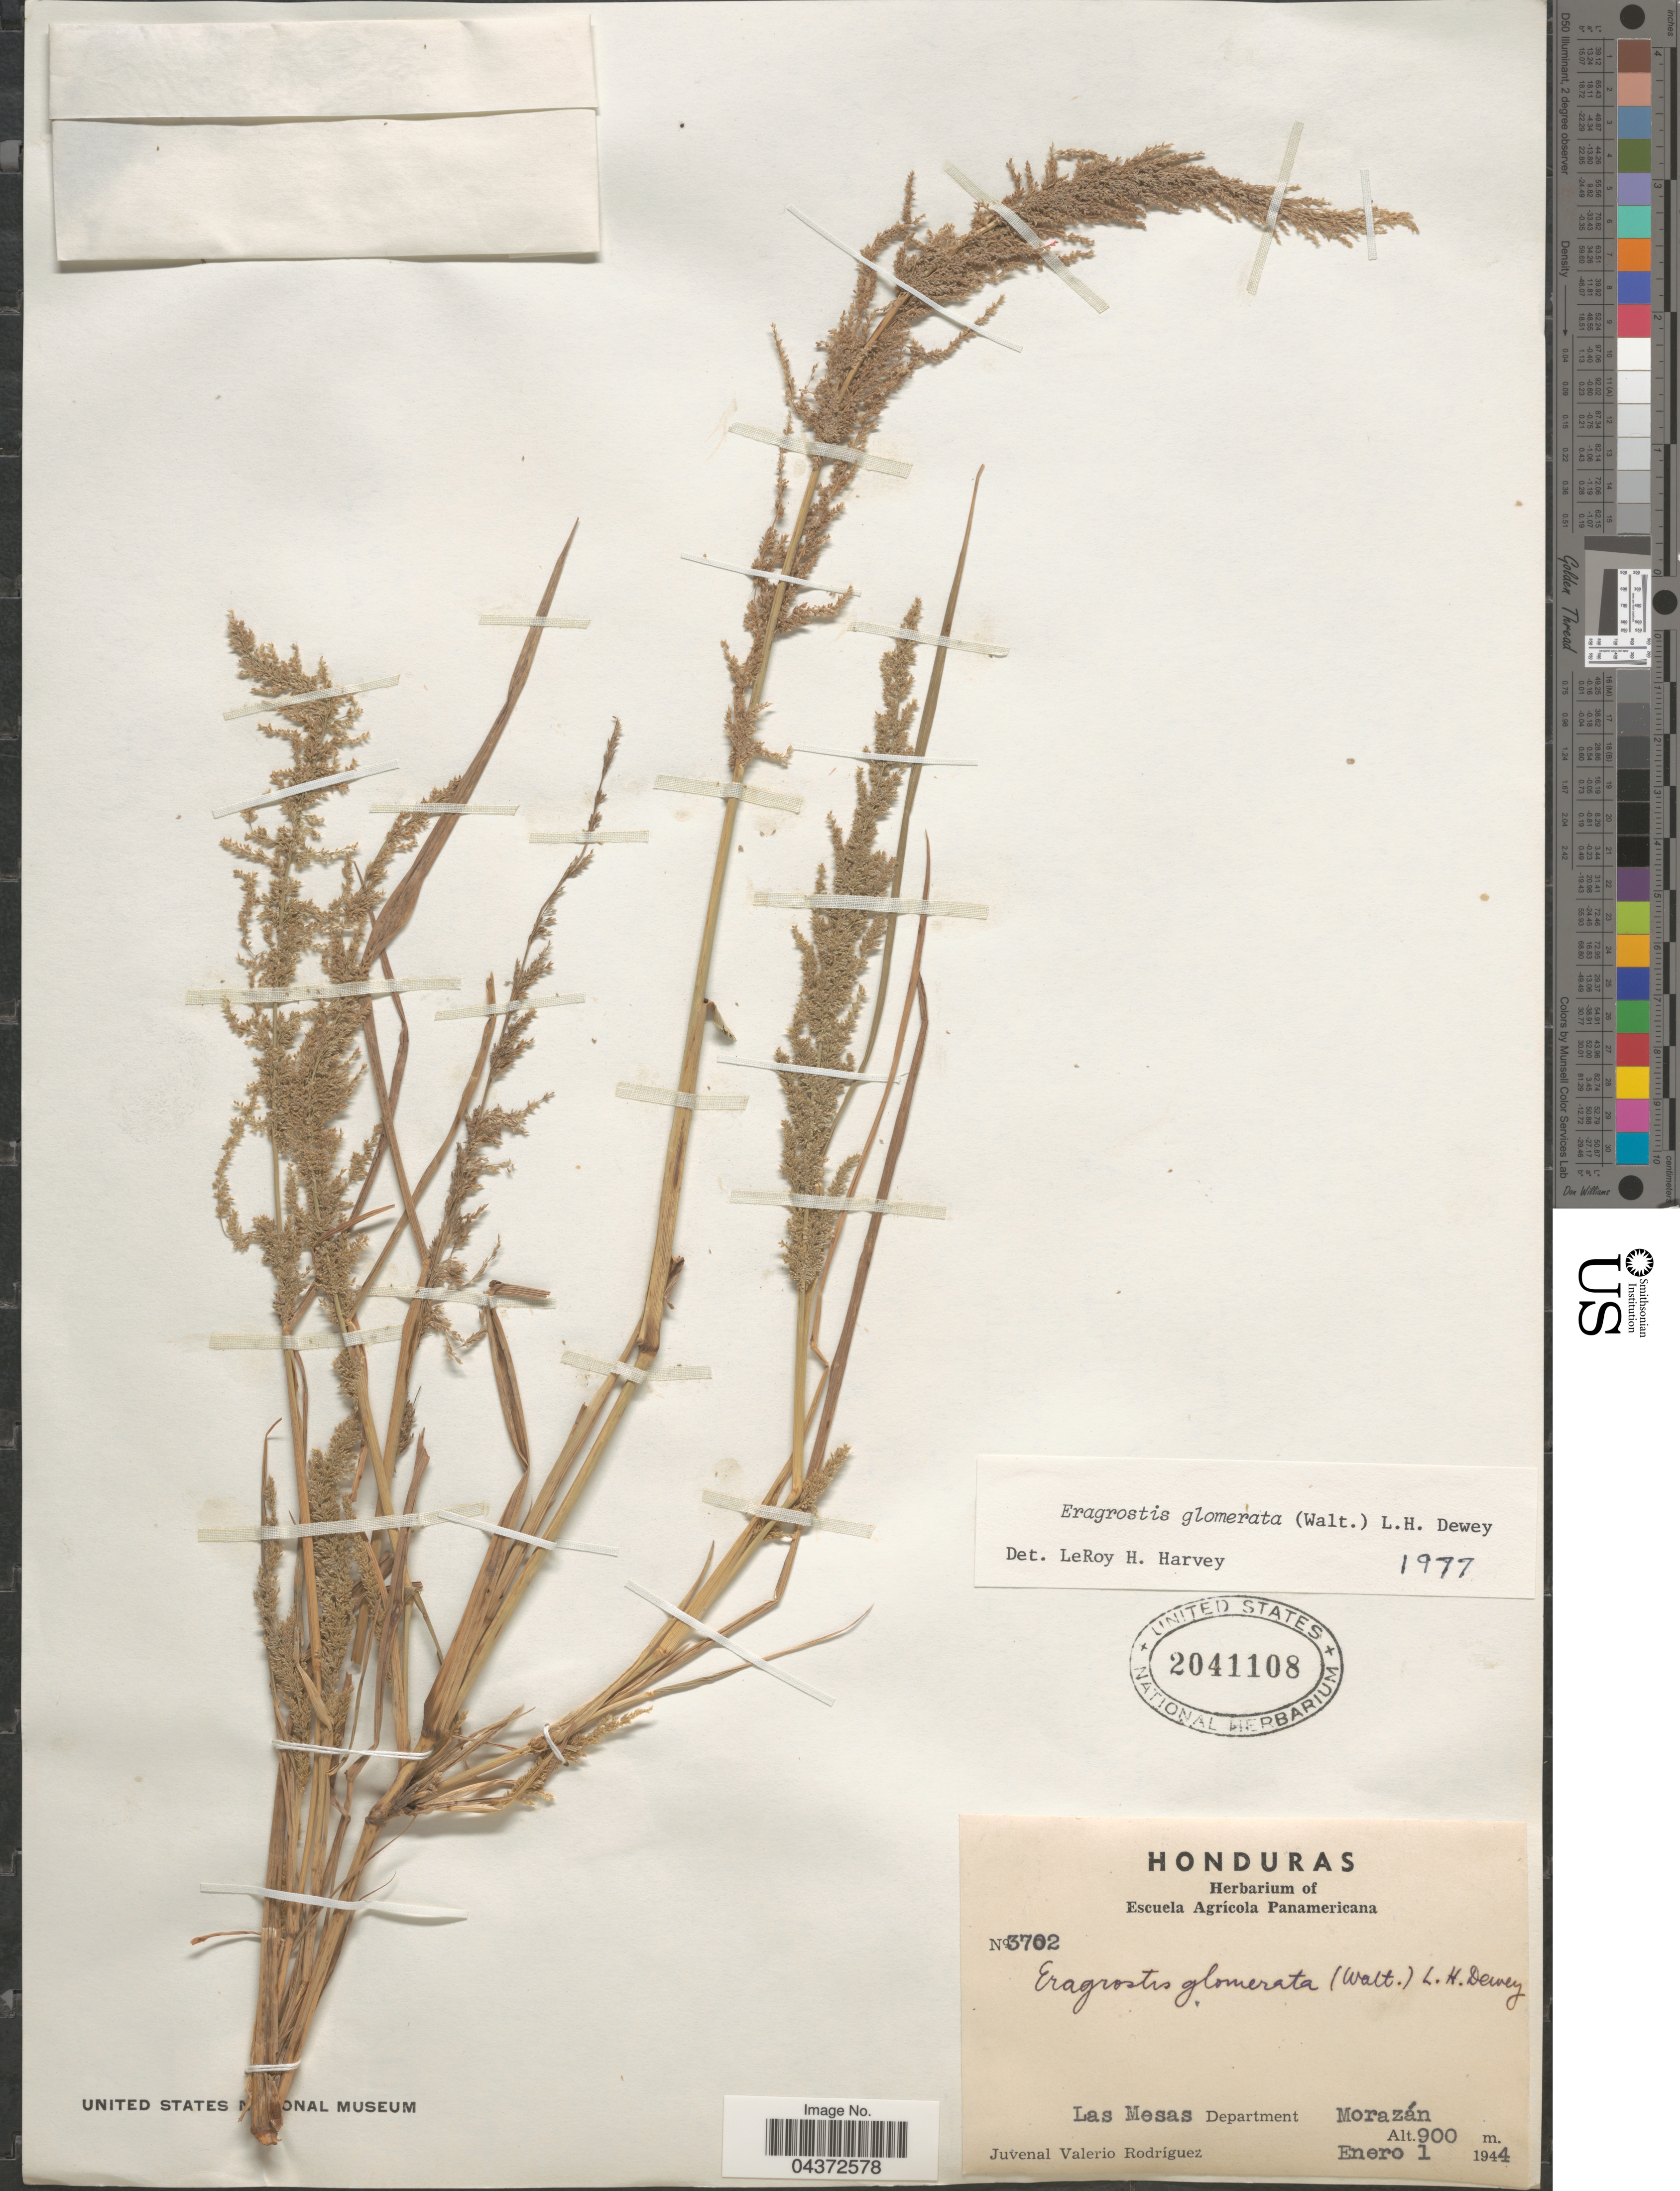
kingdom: Plantae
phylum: Tracheophyta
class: Liliopsida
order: Poales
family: Poaceae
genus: Eragrostis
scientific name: Eragrostis japonica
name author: (Thunb.) Trin.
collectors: J. Rodriguez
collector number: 3702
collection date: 1944-01-01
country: Honduras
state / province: Fco. Morazán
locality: Las Mesas Department Morazán.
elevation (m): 900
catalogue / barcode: US 2041108